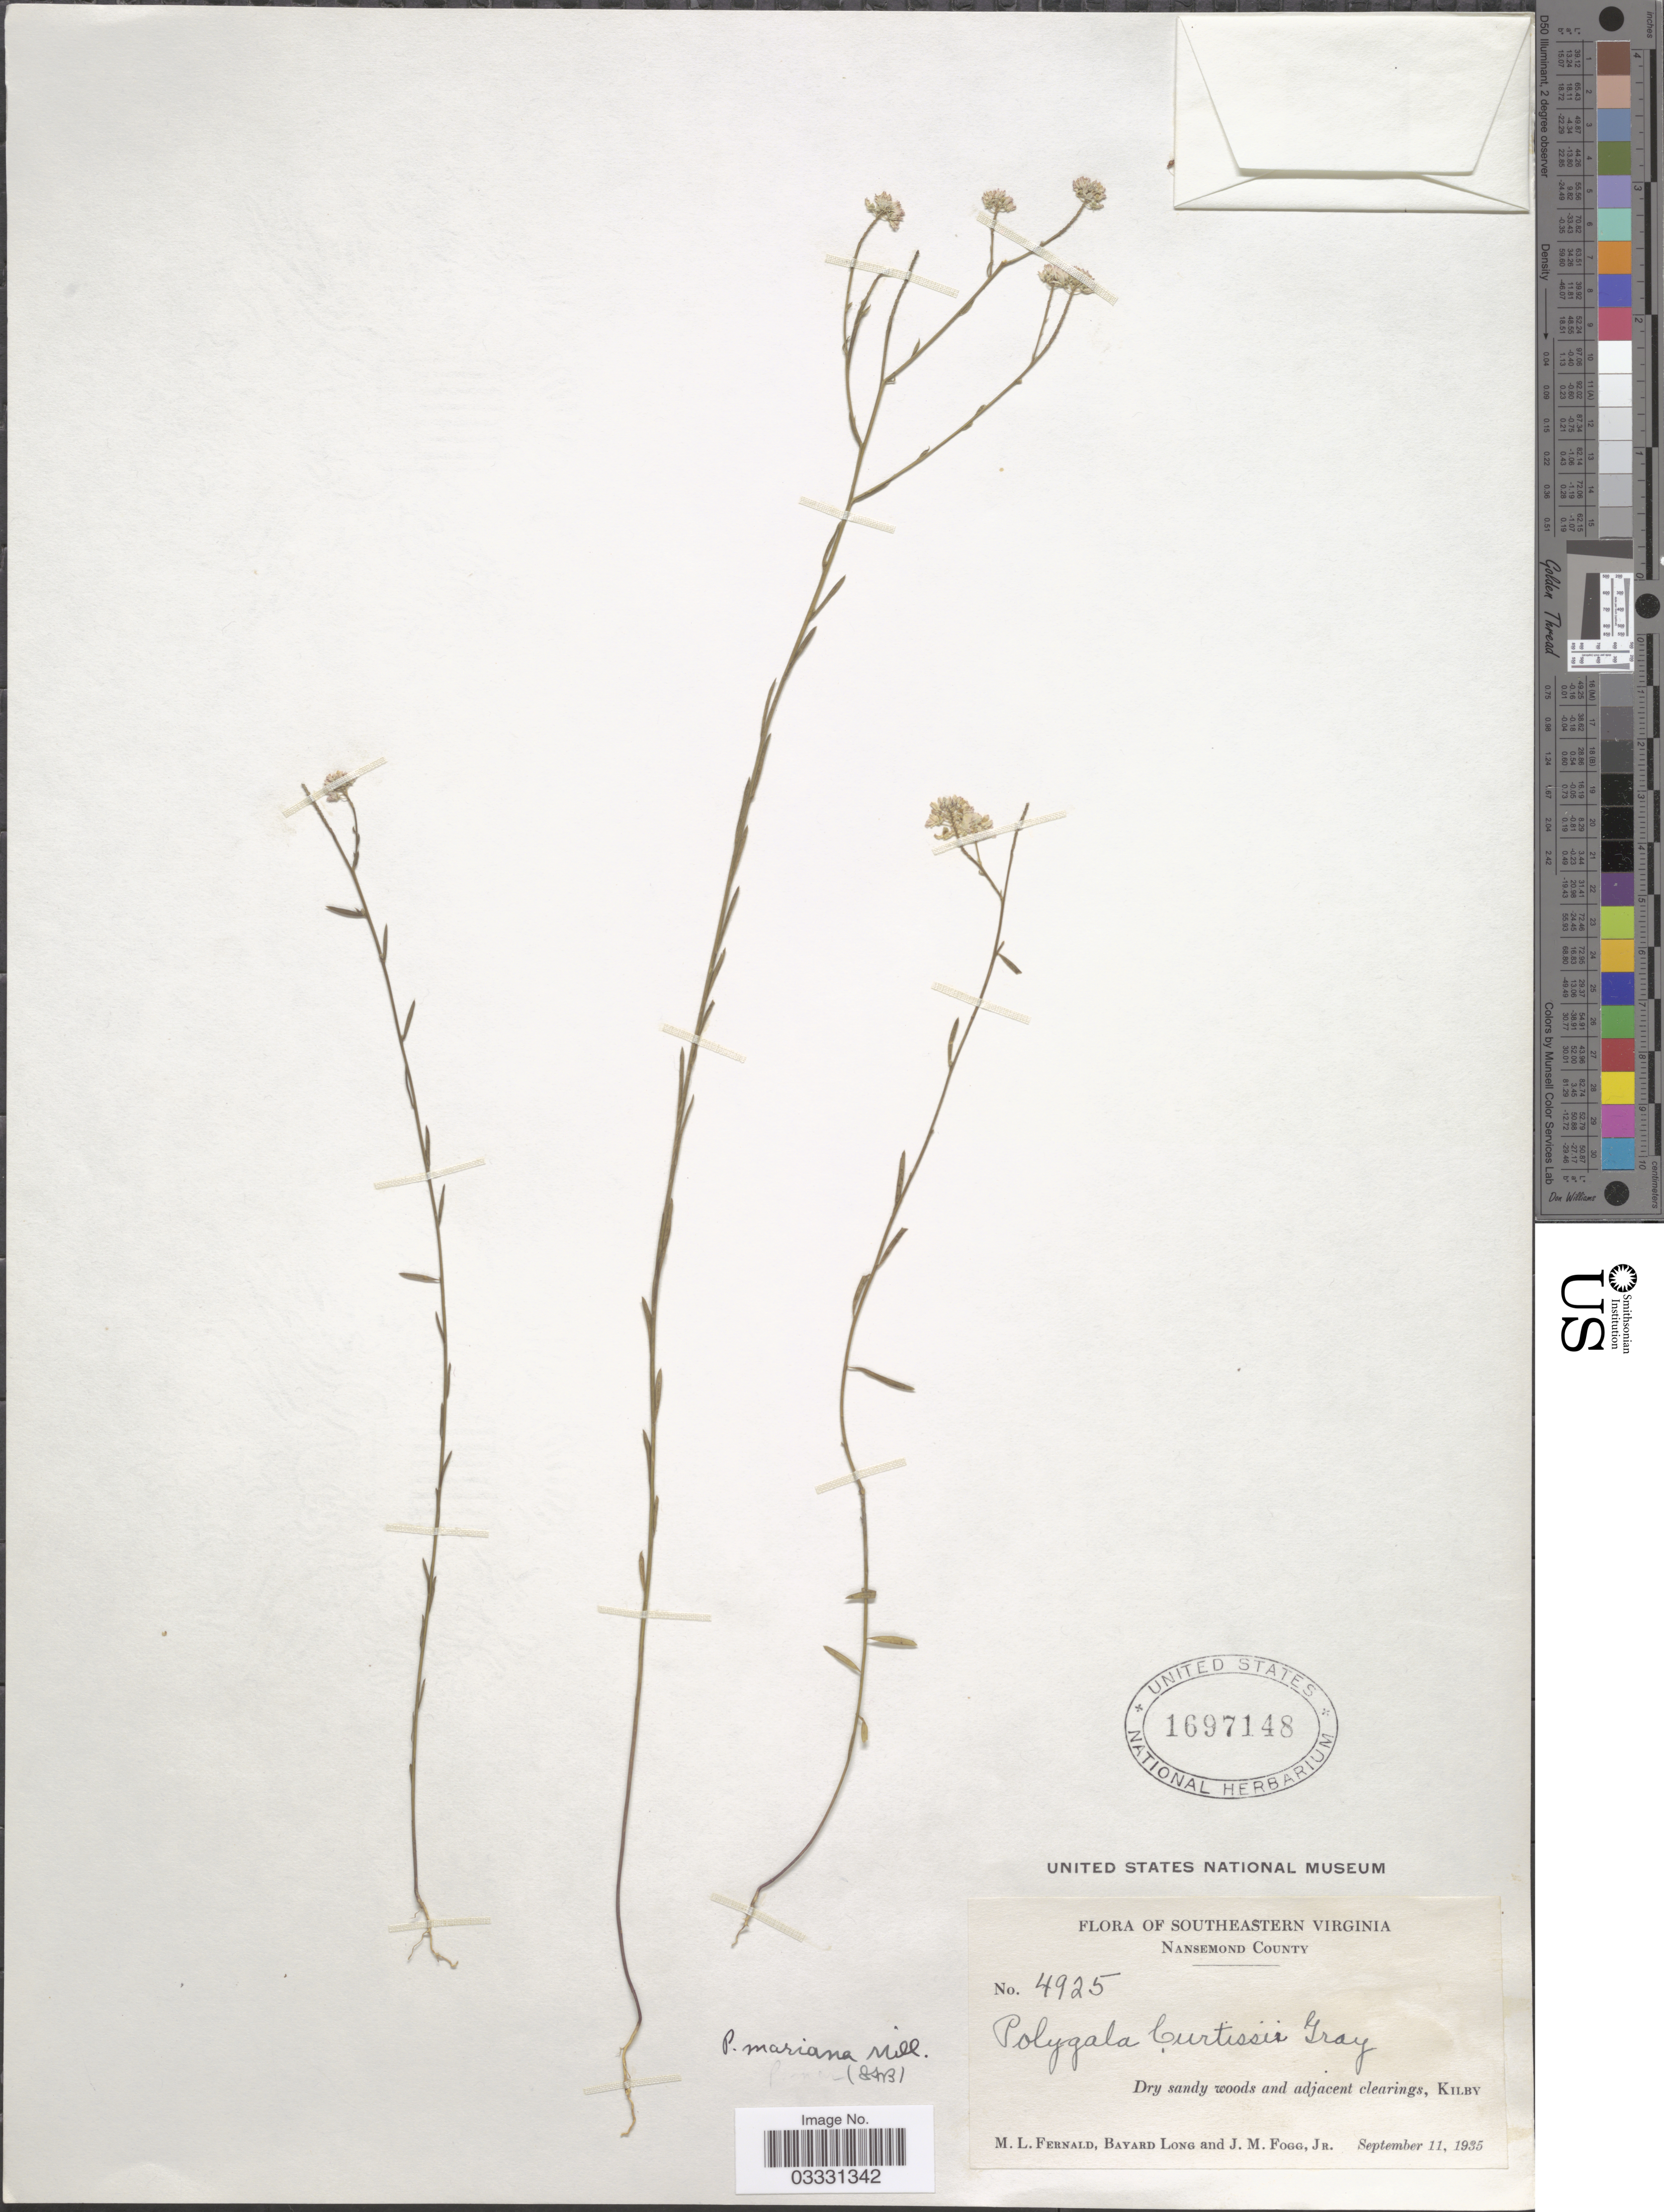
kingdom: Plantae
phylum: Tracheophyta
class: Magnoliopsida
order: Fabales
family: Polygalaceae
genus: Polygala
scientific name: Polygala mariana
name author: Mill.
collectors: M. L. Fernald, B. Long & J. Fogg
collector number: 4925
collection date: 1935-09-11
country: United States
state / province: Virginia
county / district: City of Suffolk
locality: Southeastern Virginia. Nansemond County. Dry sandy woods and adjacent clearings, Kilby.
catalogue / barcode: US 1697148